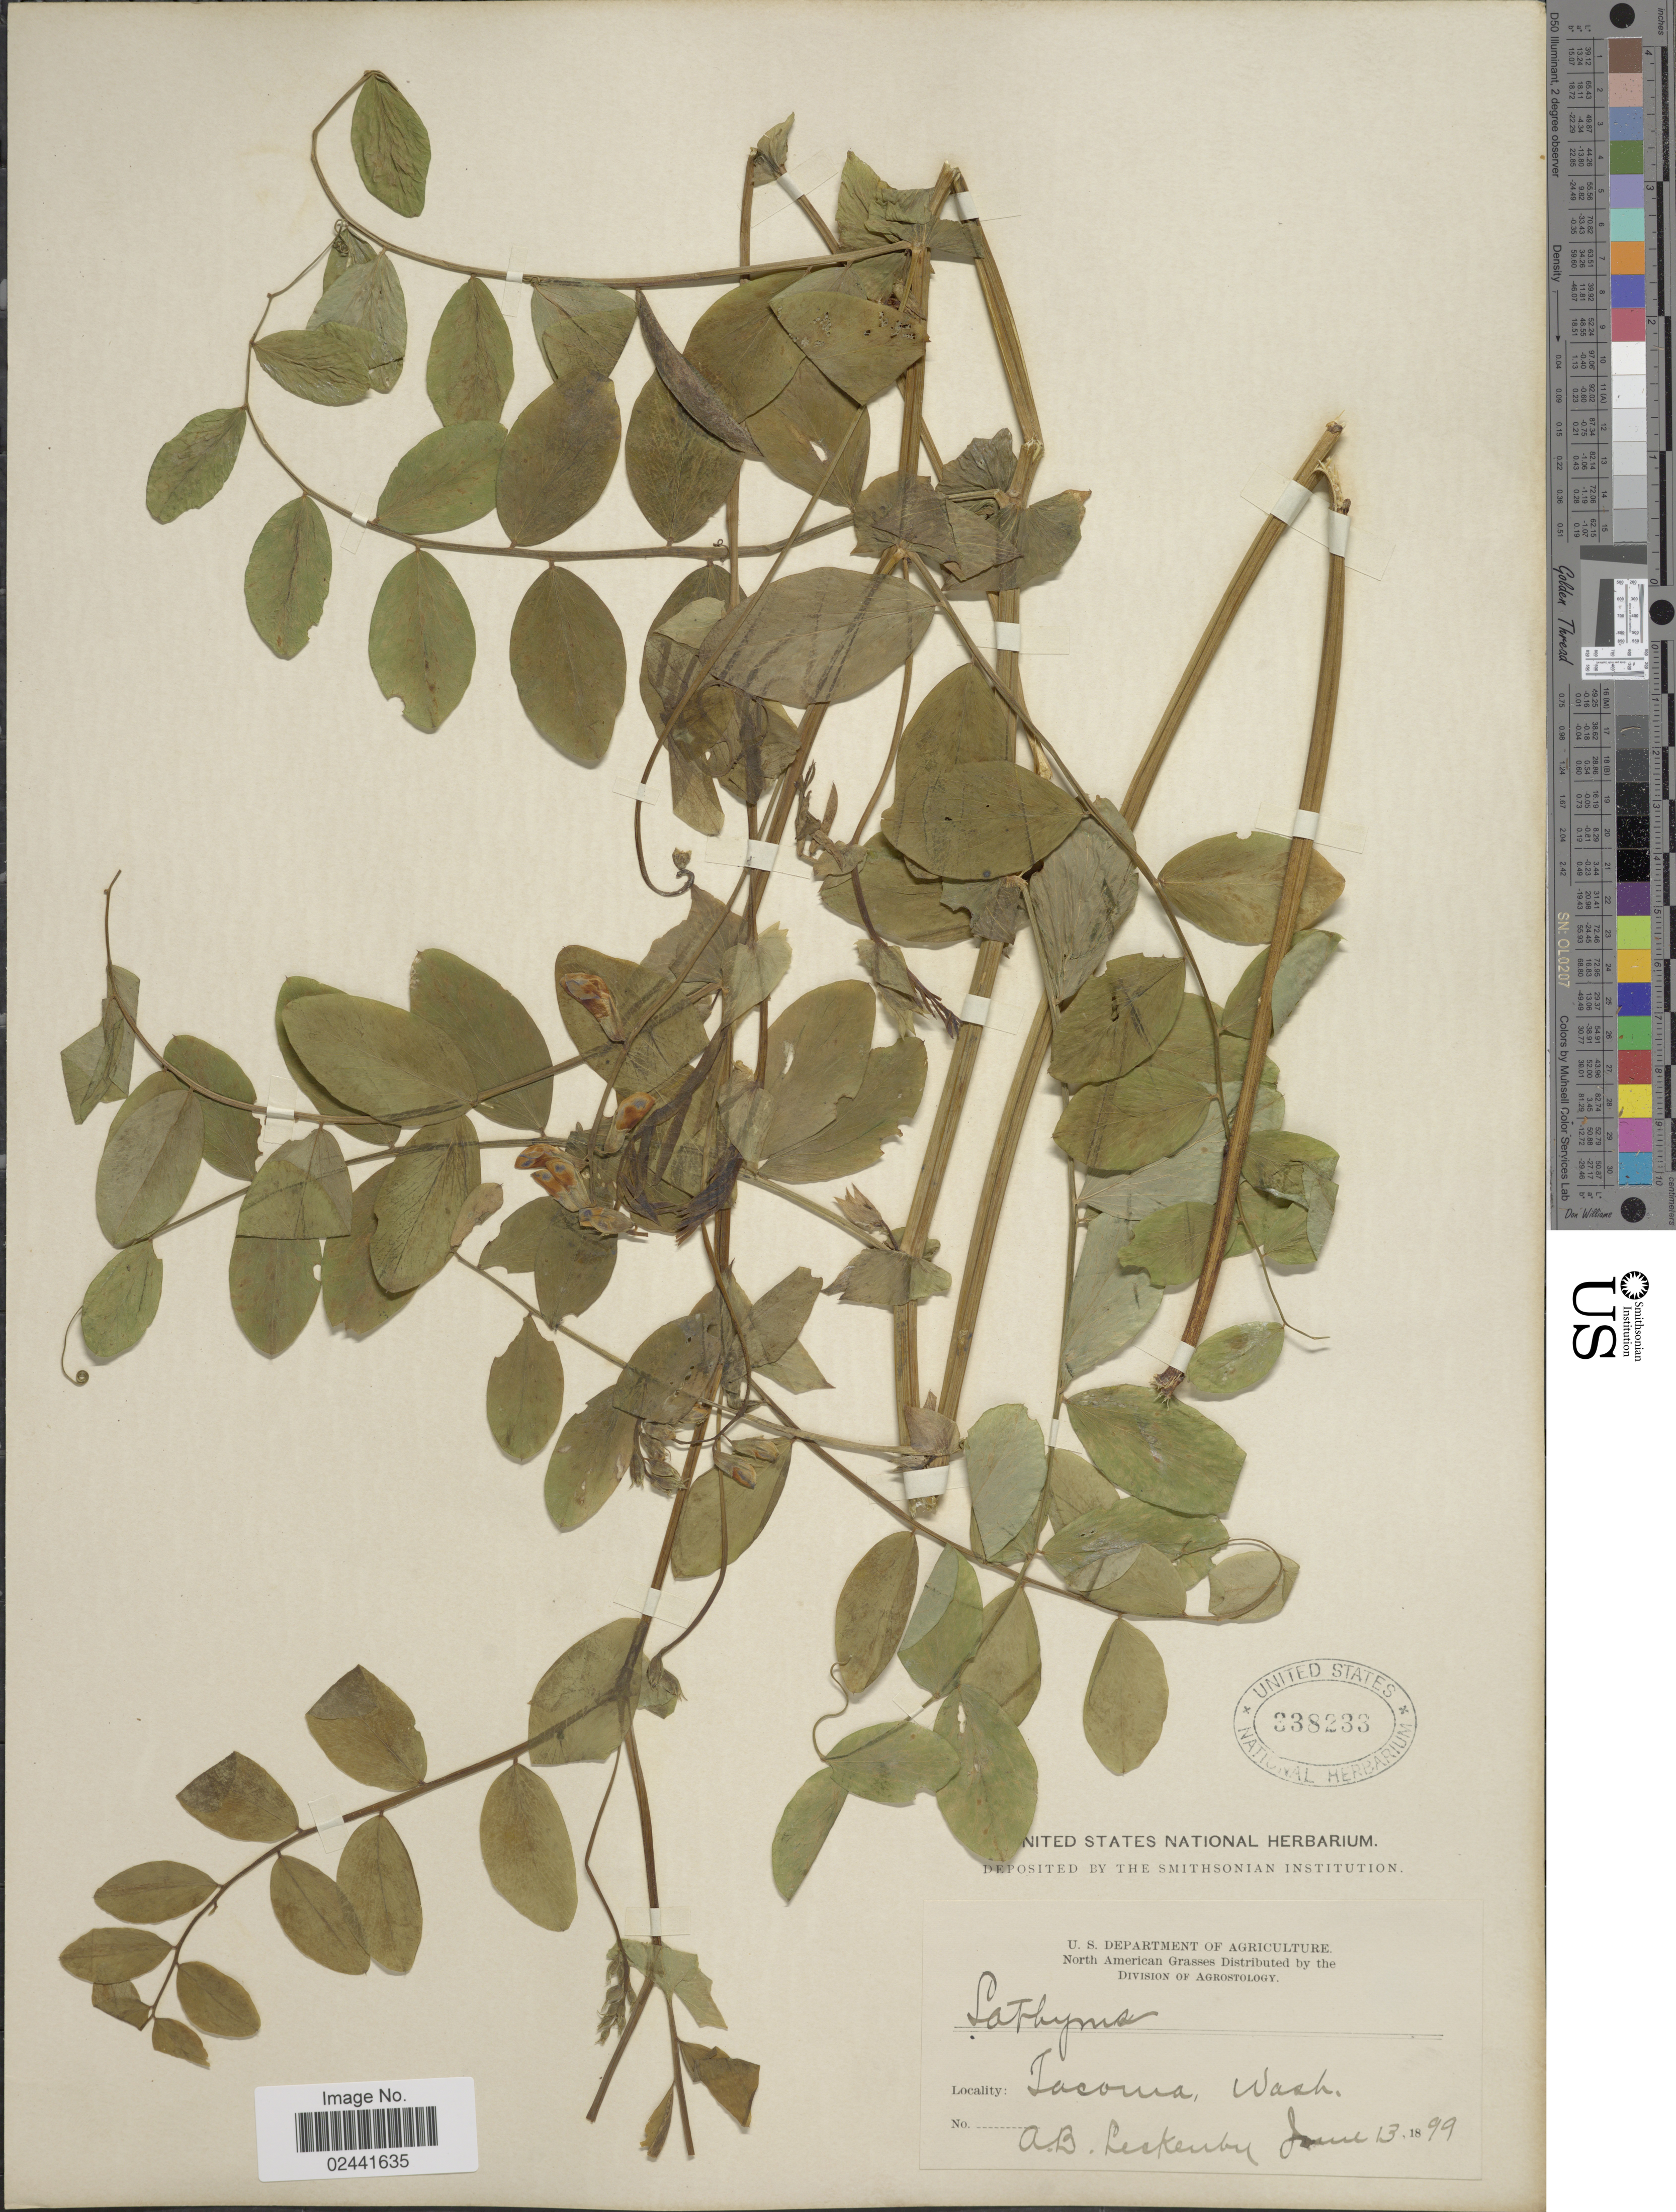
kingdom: Plantae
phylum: Tracheophyta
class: Magnoliopsida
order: Fabales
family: Fabaceae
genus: Lathyrus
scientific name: Lathyrus polyphyllus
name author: Nutt.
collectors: A. Leckenby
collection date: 1899-06-13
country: United States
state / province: Washington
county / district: Pierce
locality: Tacoma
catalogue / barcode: US 338233